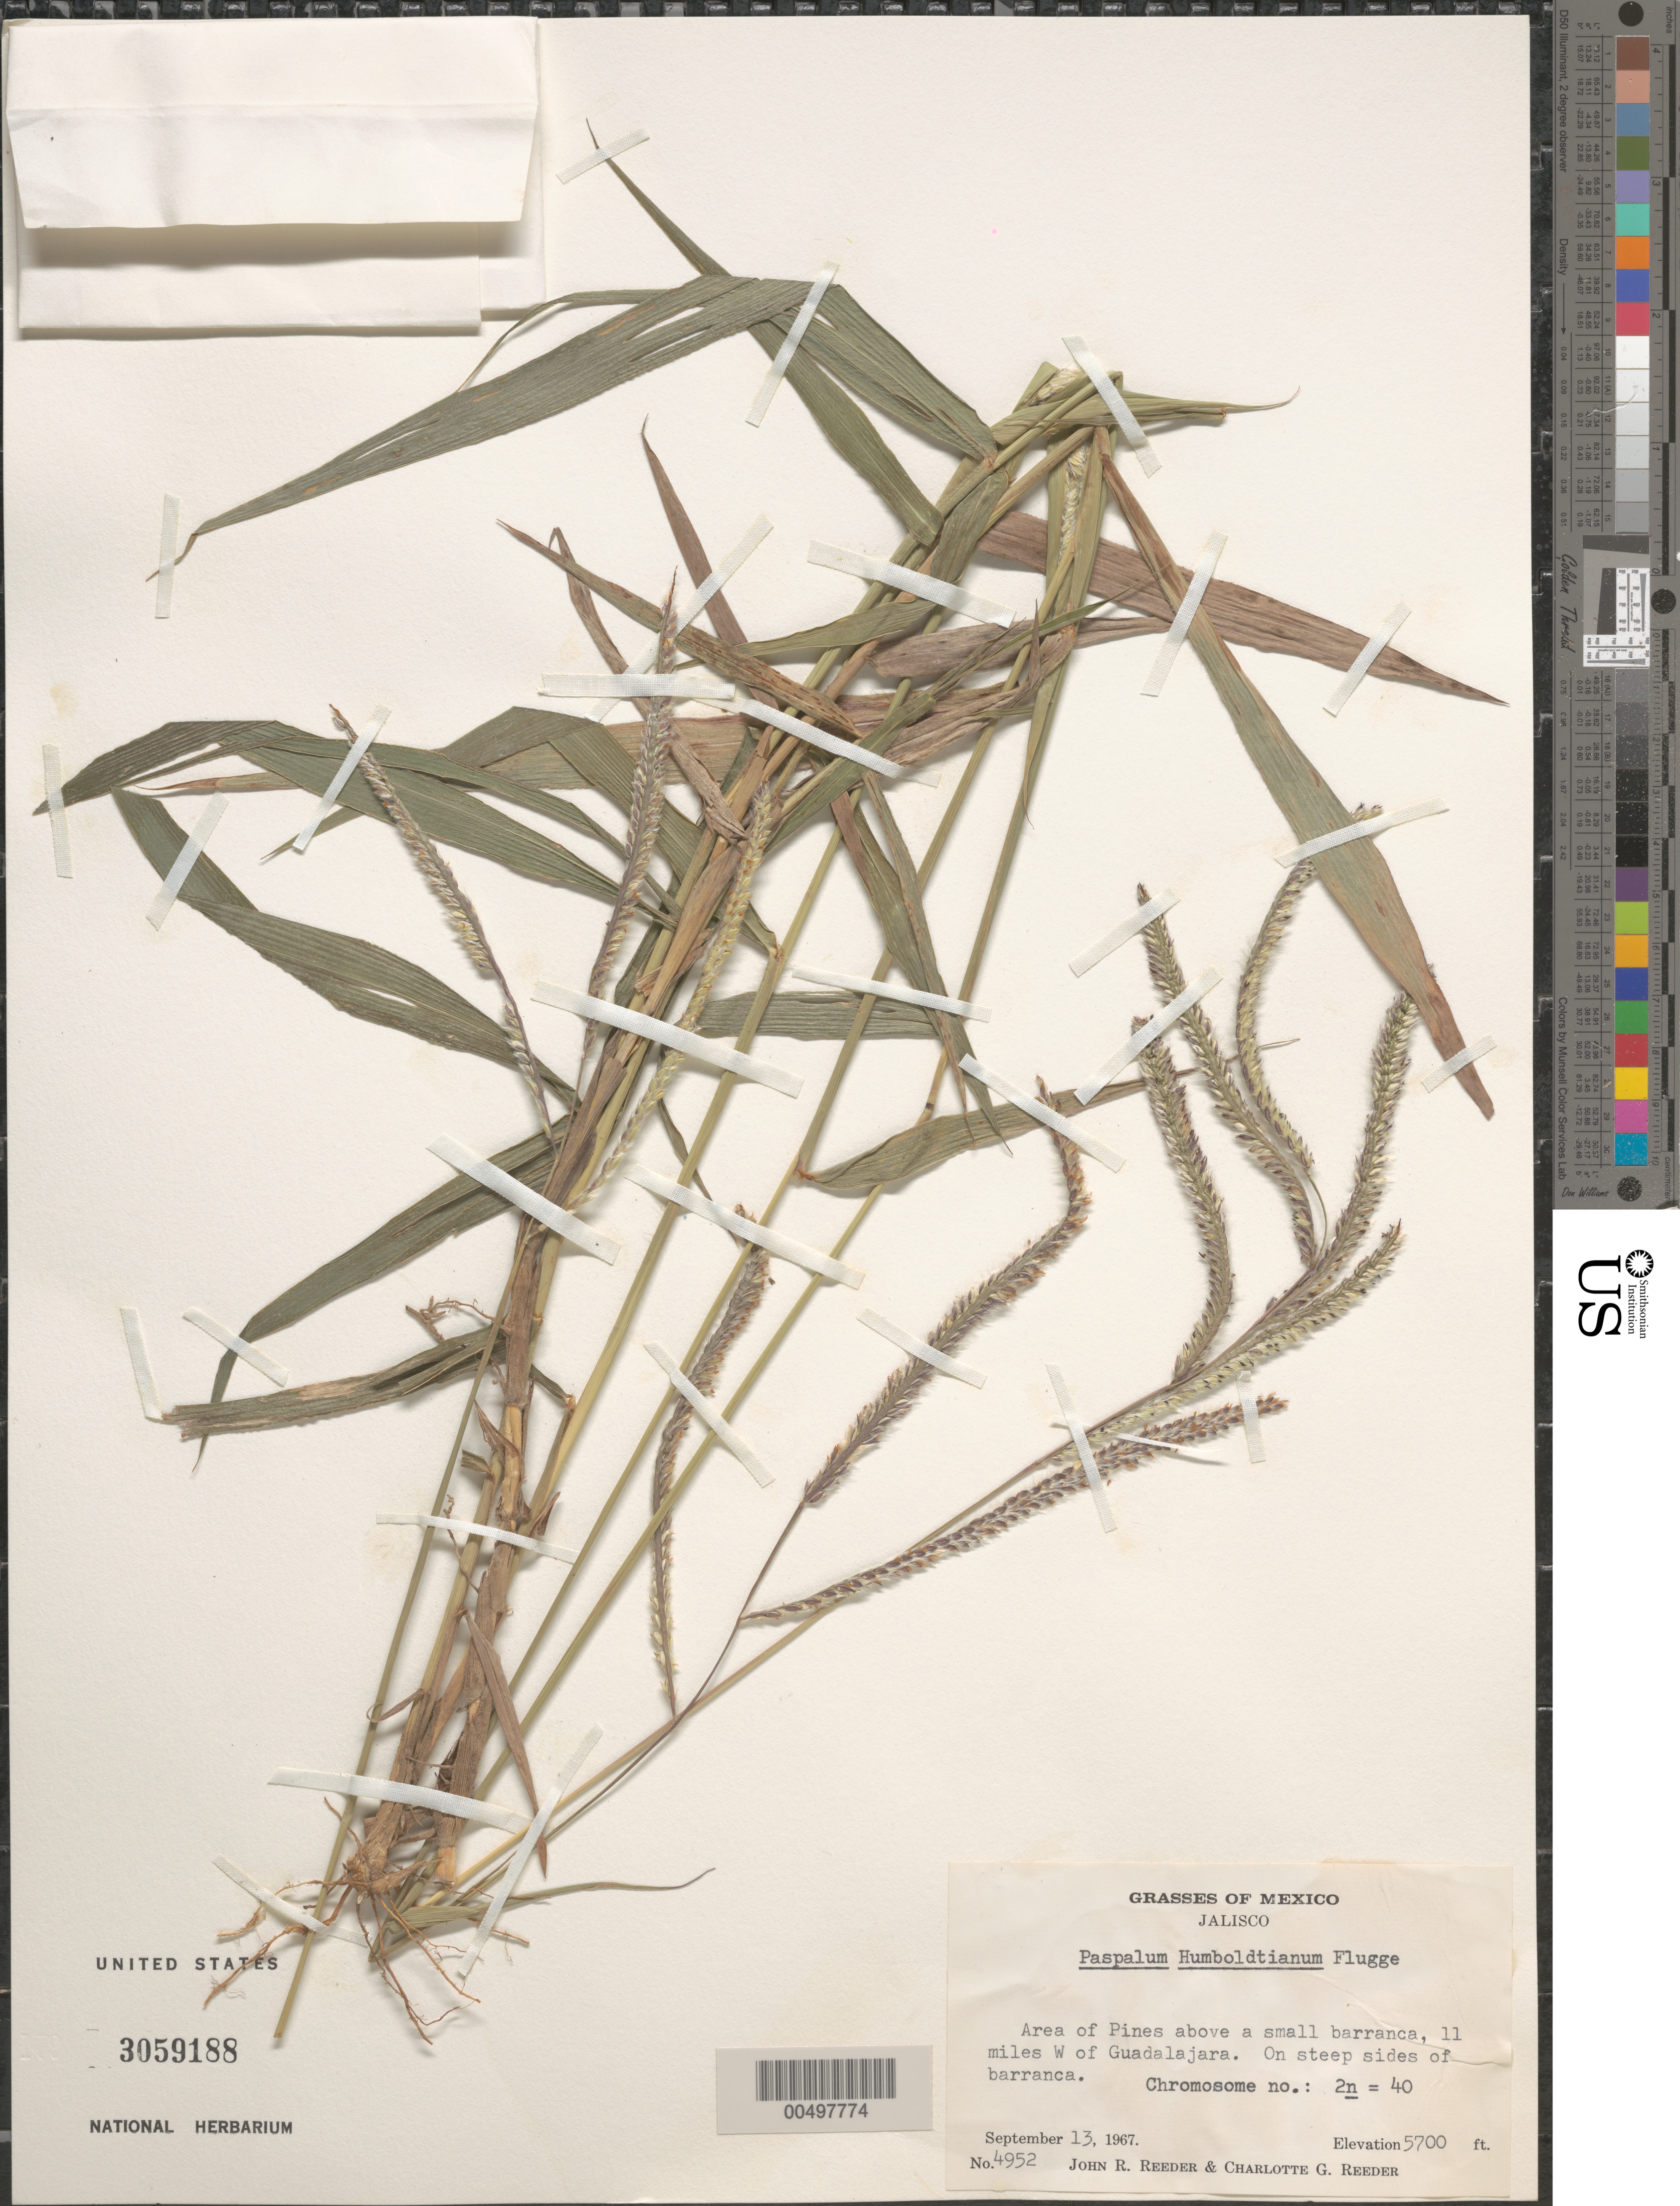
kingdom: Plantae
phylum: Tracheophyta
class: Liliopsida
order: Poales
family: Poaceae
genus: Paspalum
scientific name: Paspalum humboldtianum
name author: Flüggé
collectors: J. R. Reeder & C. G. Reeder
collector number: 4952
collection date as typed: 13 Sep 1967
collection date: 1967-09-13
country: Mexico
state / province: Jalisco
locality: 11 mi W of Guadalajara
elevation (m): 1737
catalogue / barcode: US 3059188